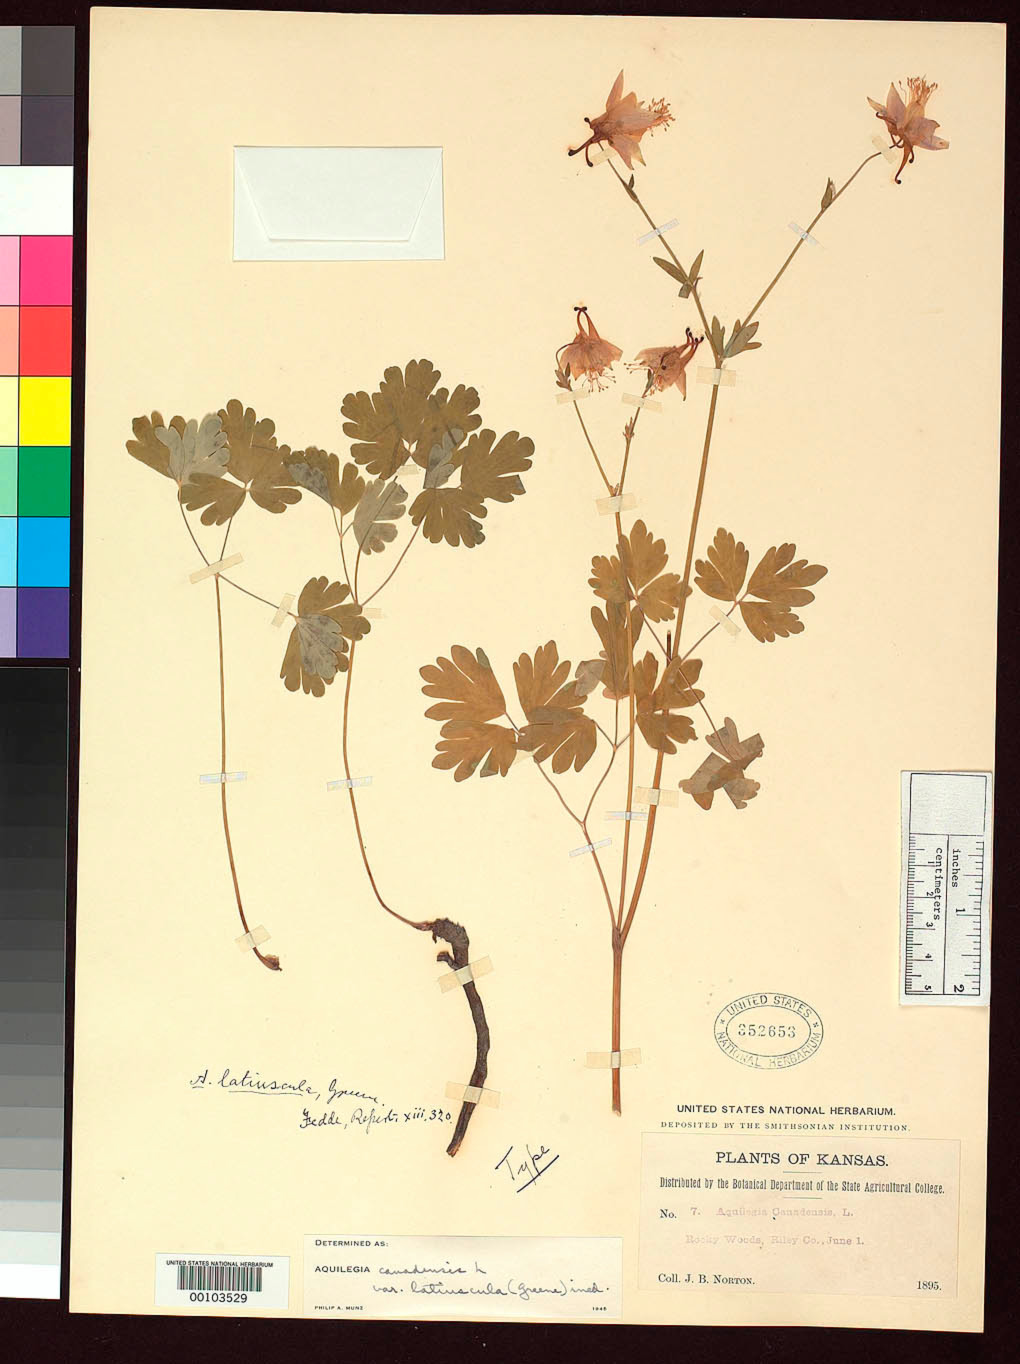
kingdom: Plantae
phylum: Tracheophyta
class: Magnoliopsida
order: Ranunculales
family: Ranunculaceae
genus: Aquilegia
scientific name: Aquilegia latiuscula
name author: Greene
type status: Holotype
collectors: J. Norton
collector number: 7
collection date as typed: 01 Jun 1895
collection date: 1895-06-01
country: United States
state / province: Kansas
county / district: Riley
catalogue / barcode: US 352653